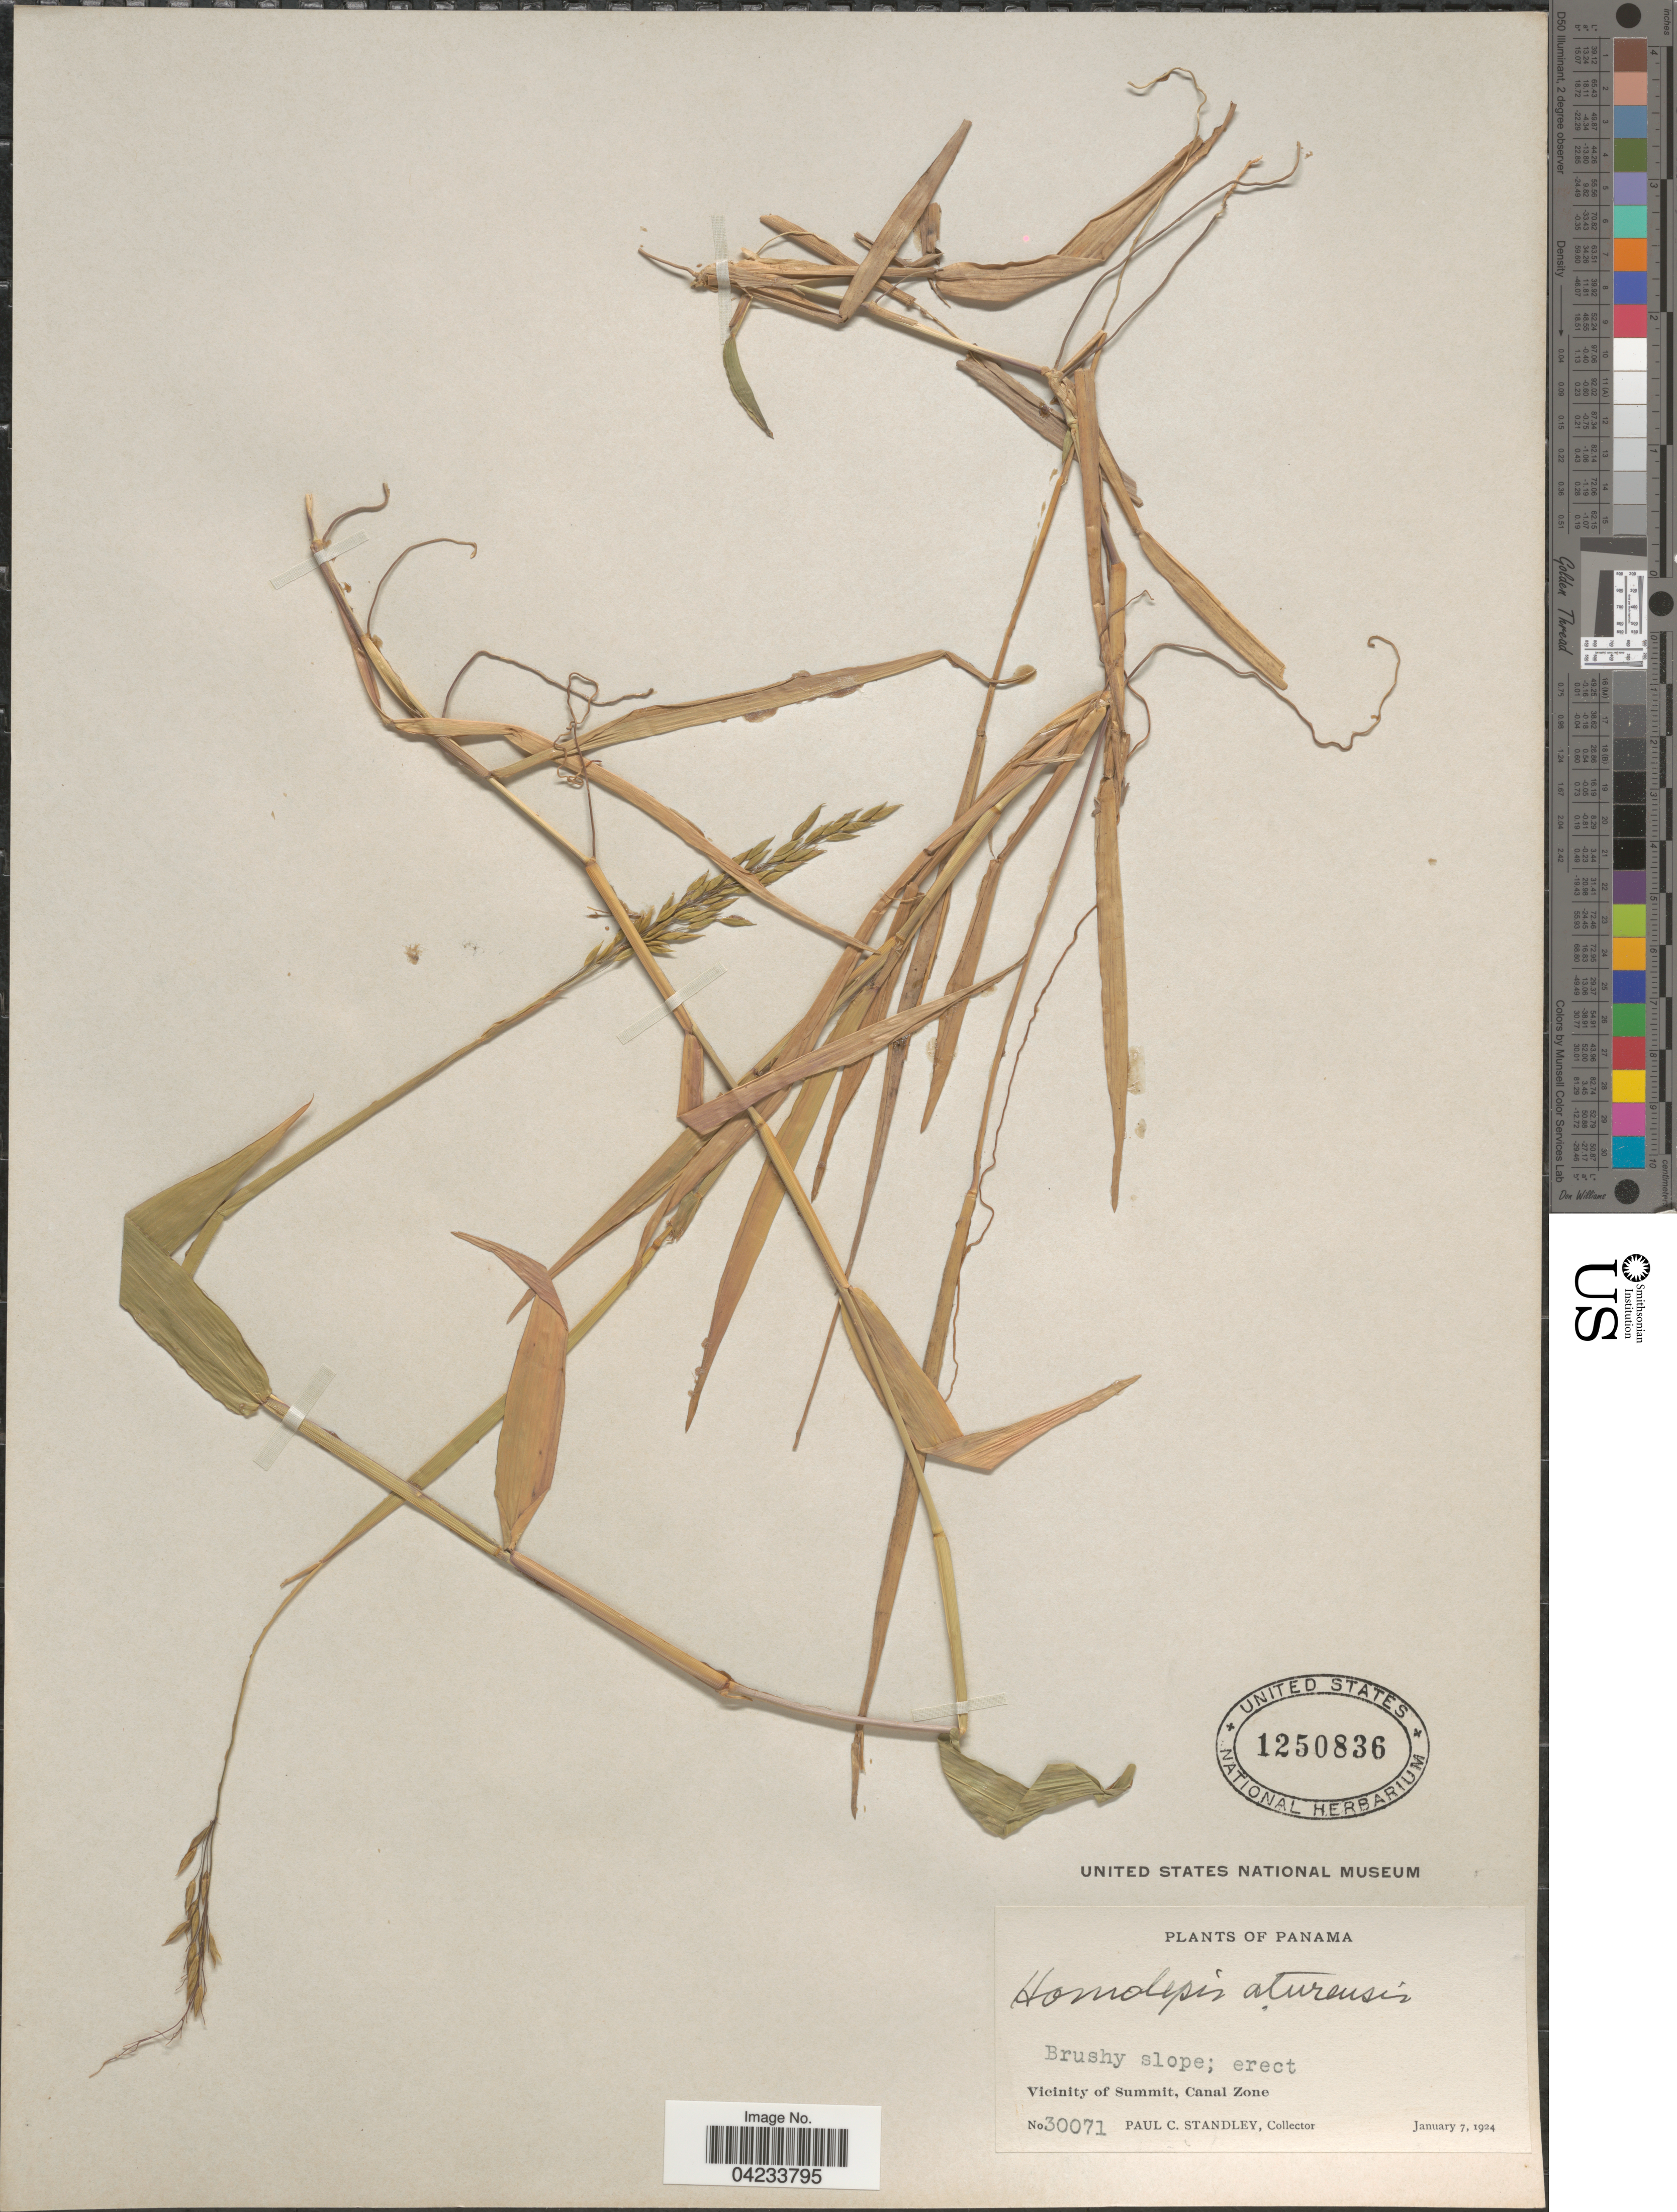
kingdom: Plantae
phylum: Tracheophyta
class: Liliopsida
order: Poales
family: Poaceae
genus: Homolepis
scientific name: Homolepis aturensis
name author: (Kunth) Chase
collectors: P. C. Standley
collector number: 30071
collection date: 1924-01-07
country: Panama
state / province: Colón / Panamá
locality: Vicinity of Summit, Canal Zone.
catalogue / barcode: US 1250836